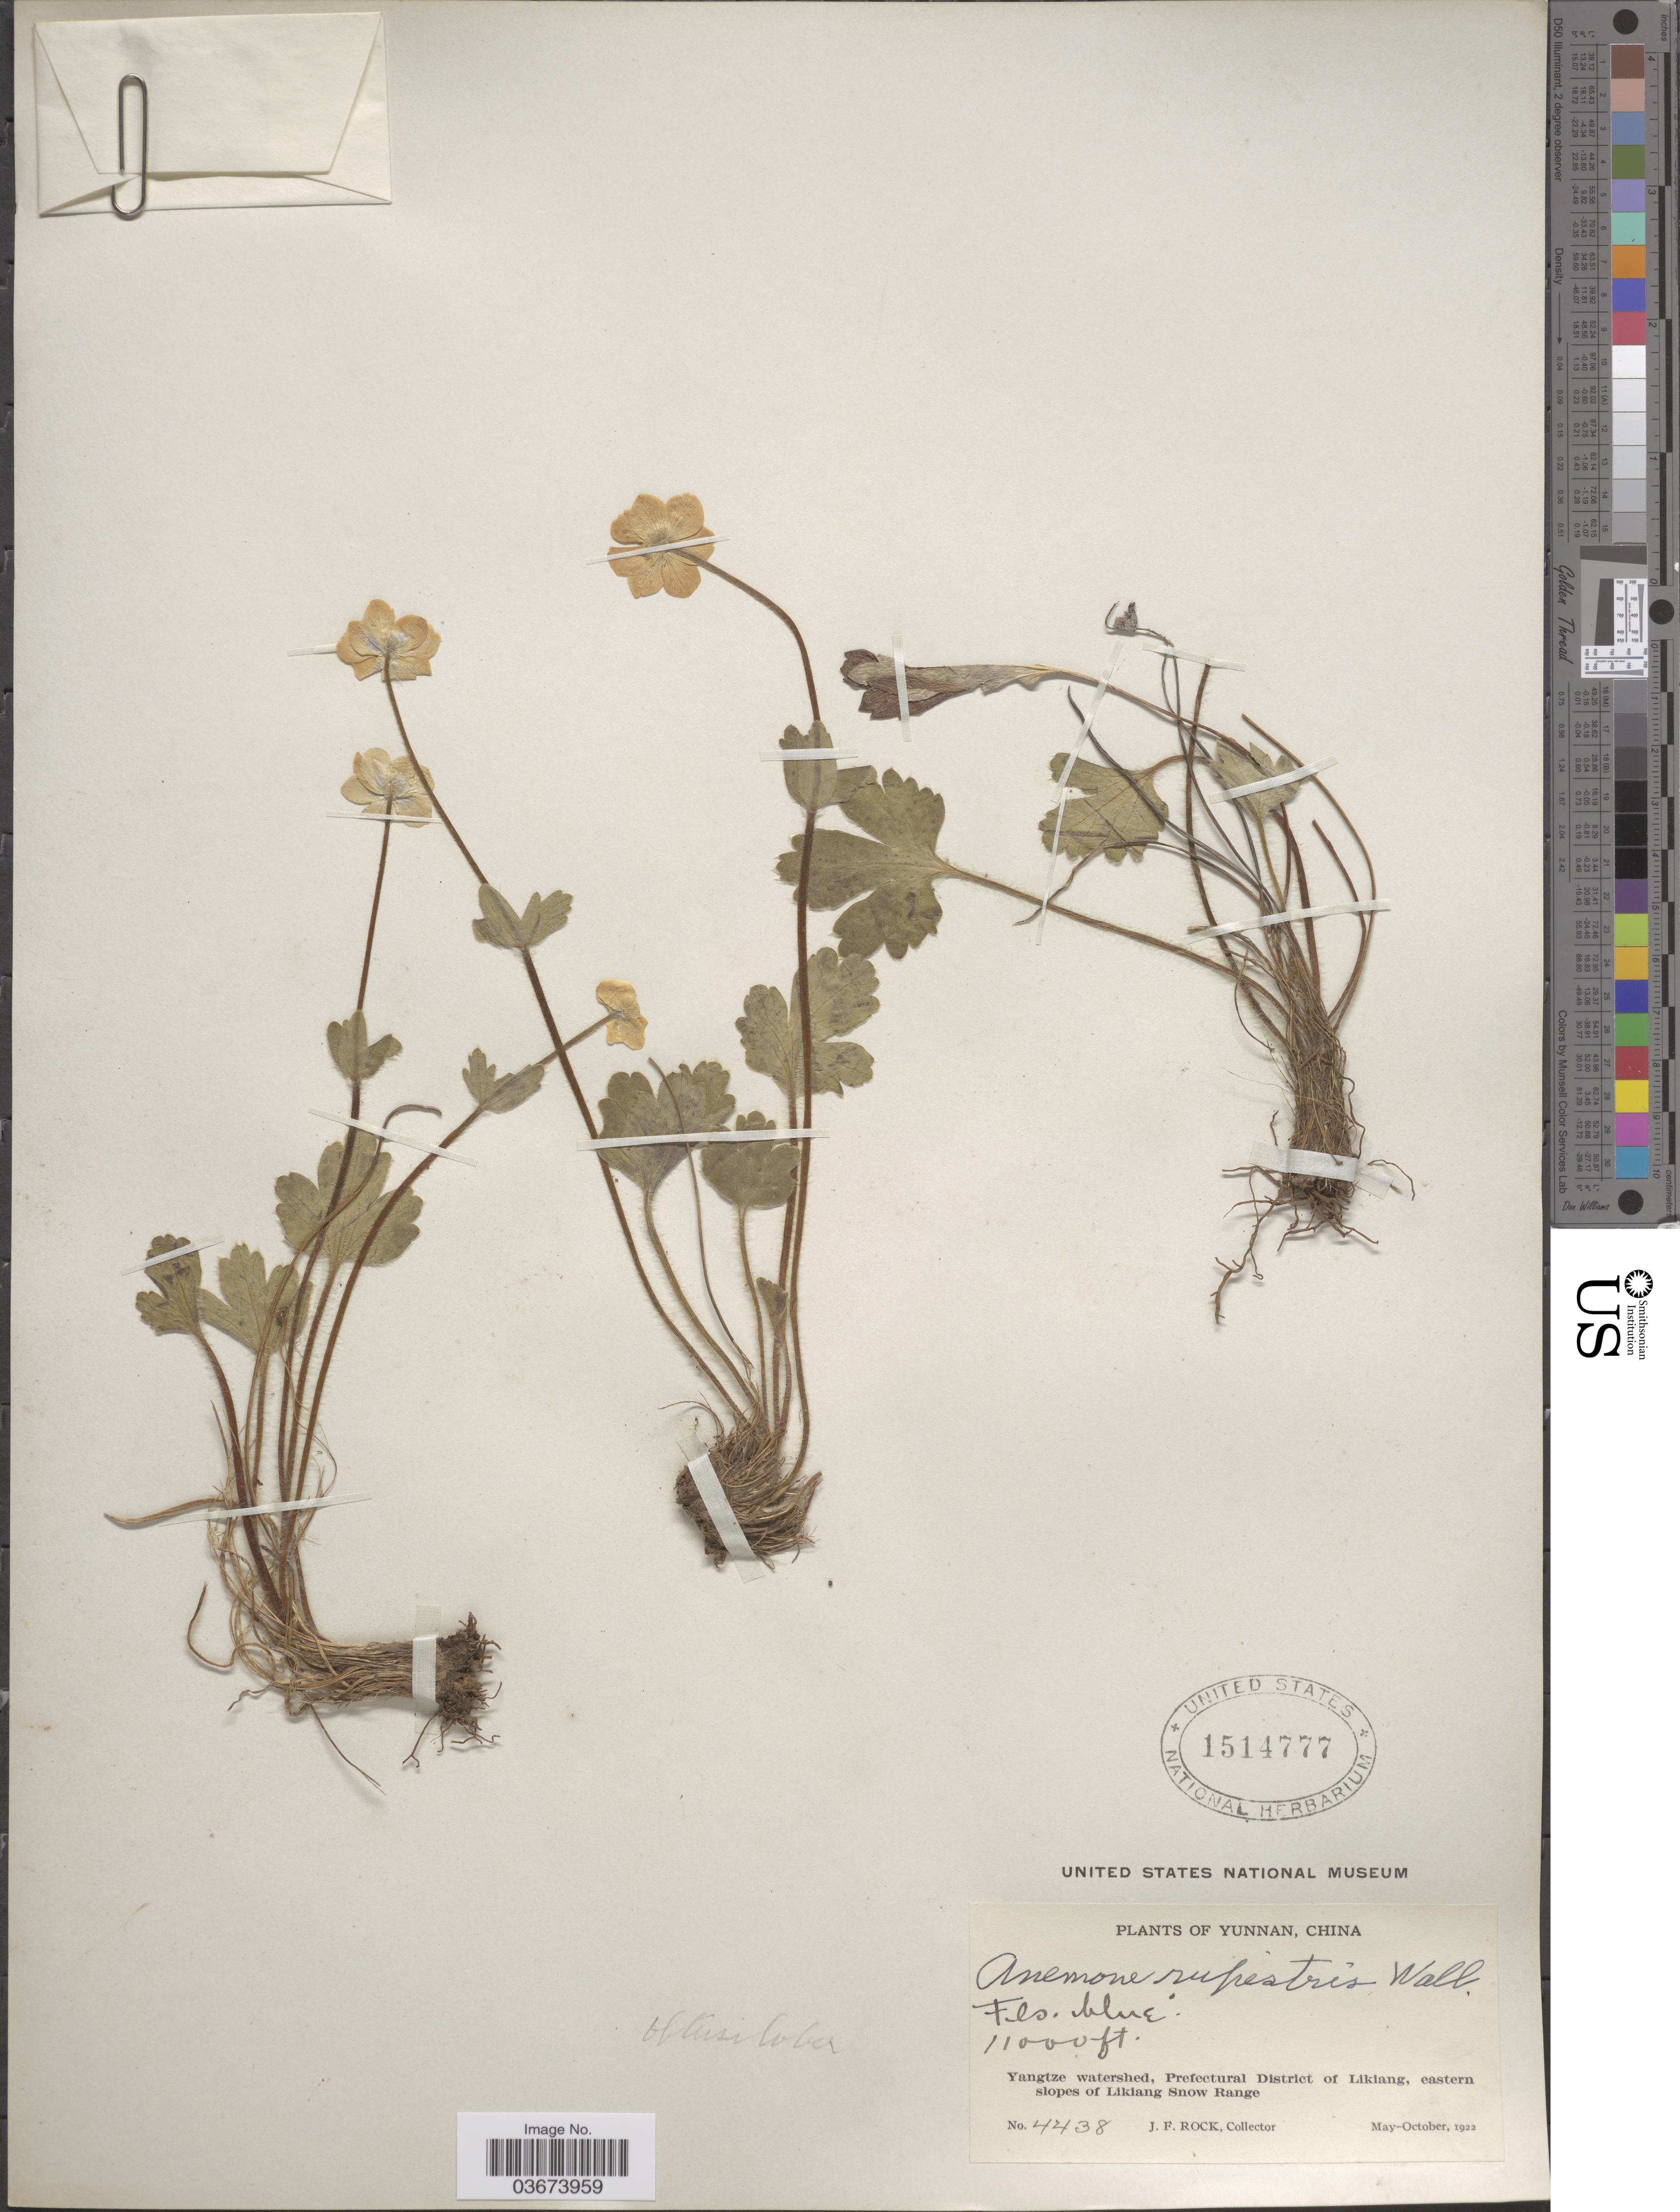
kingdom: Plantae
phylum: Tracheophyta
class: Magnoliopsida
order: Ranunculales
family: Ranunculaceae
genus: Anemone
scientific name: Anemone rupestris subsp. rupestris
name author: Wall. ex Hook. f. & Thomson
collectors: J. Rock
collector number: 4438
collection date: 1922-05/1922-10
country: China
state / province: Yunnan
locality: Yangtze watershed, Prefectural District of Likiang, eastern slopes of Likiang Snow Range.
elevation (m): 3353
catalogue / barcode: US 1514777